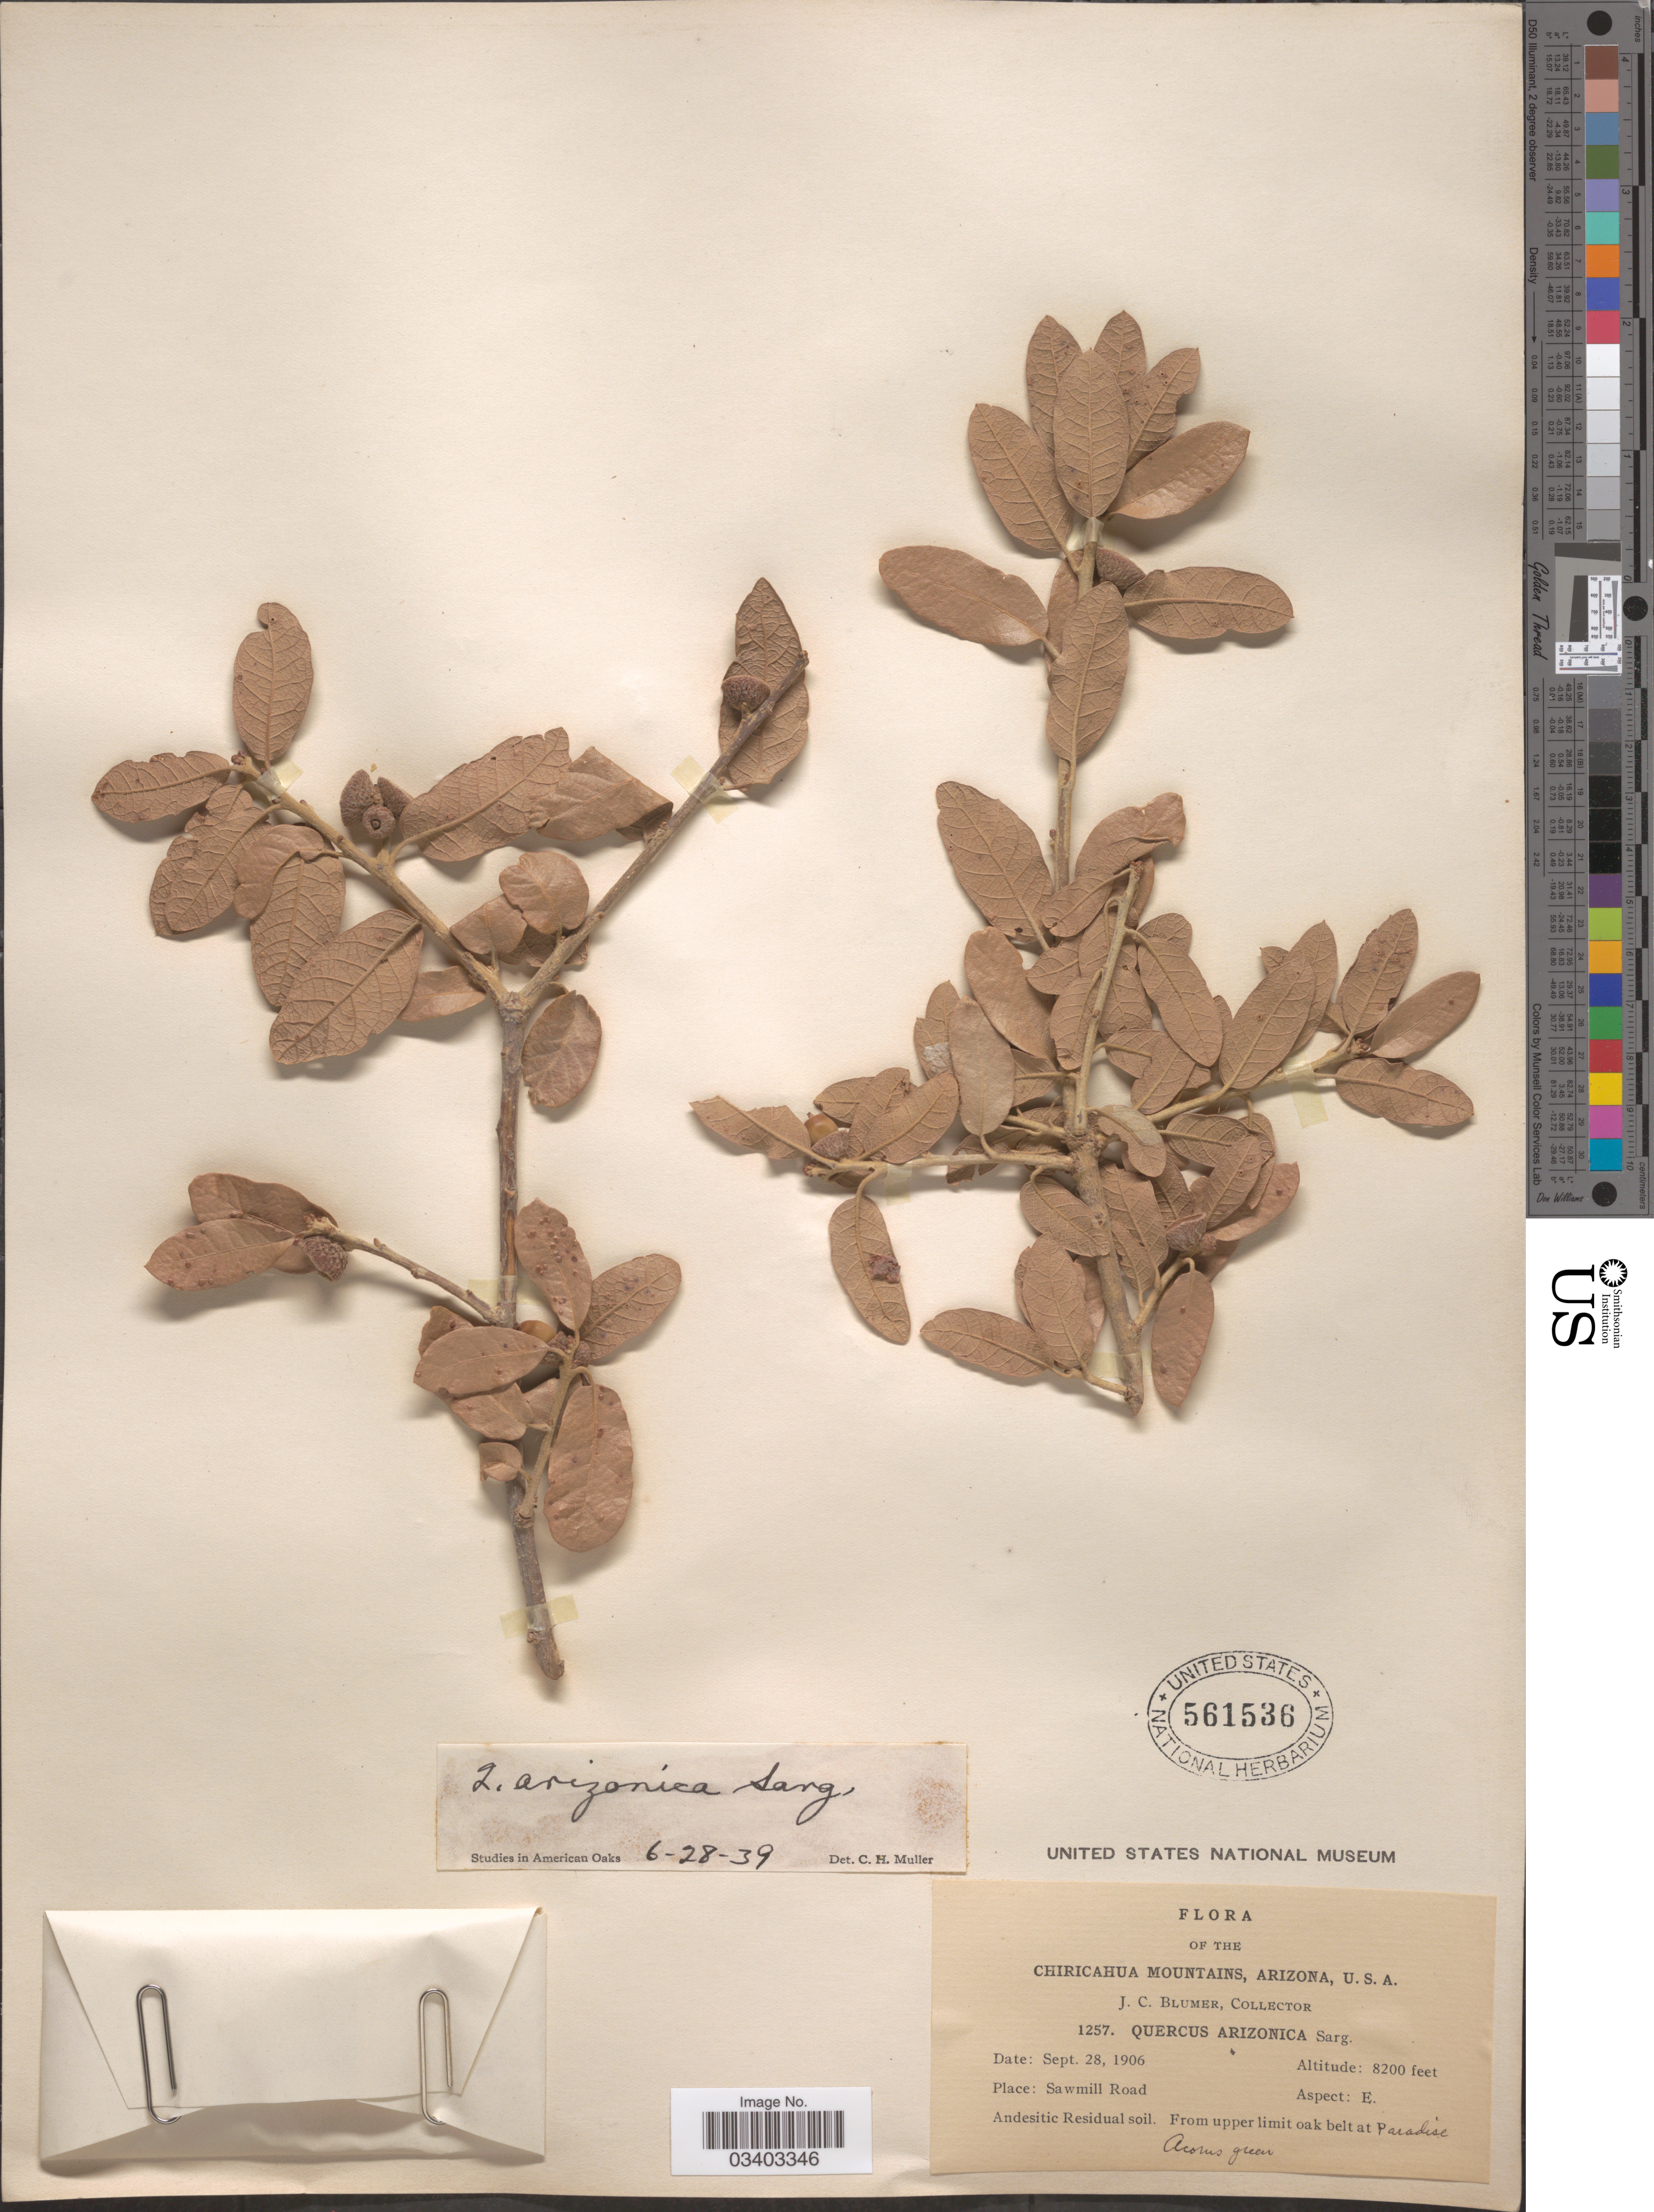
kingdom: Plantae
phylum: Tracheophyta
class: Magnoliopsida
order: Fagales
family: Fagaceae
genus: Quercus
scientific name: Quercus arizonica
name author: Sarg.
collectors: J. C. Blumer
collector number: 1257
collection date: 1906-09-28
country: United States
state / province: Arizona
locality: Chiricahua Mountains, Sawmill Road Aspect: E.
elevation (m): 2499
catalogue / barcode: US 561536